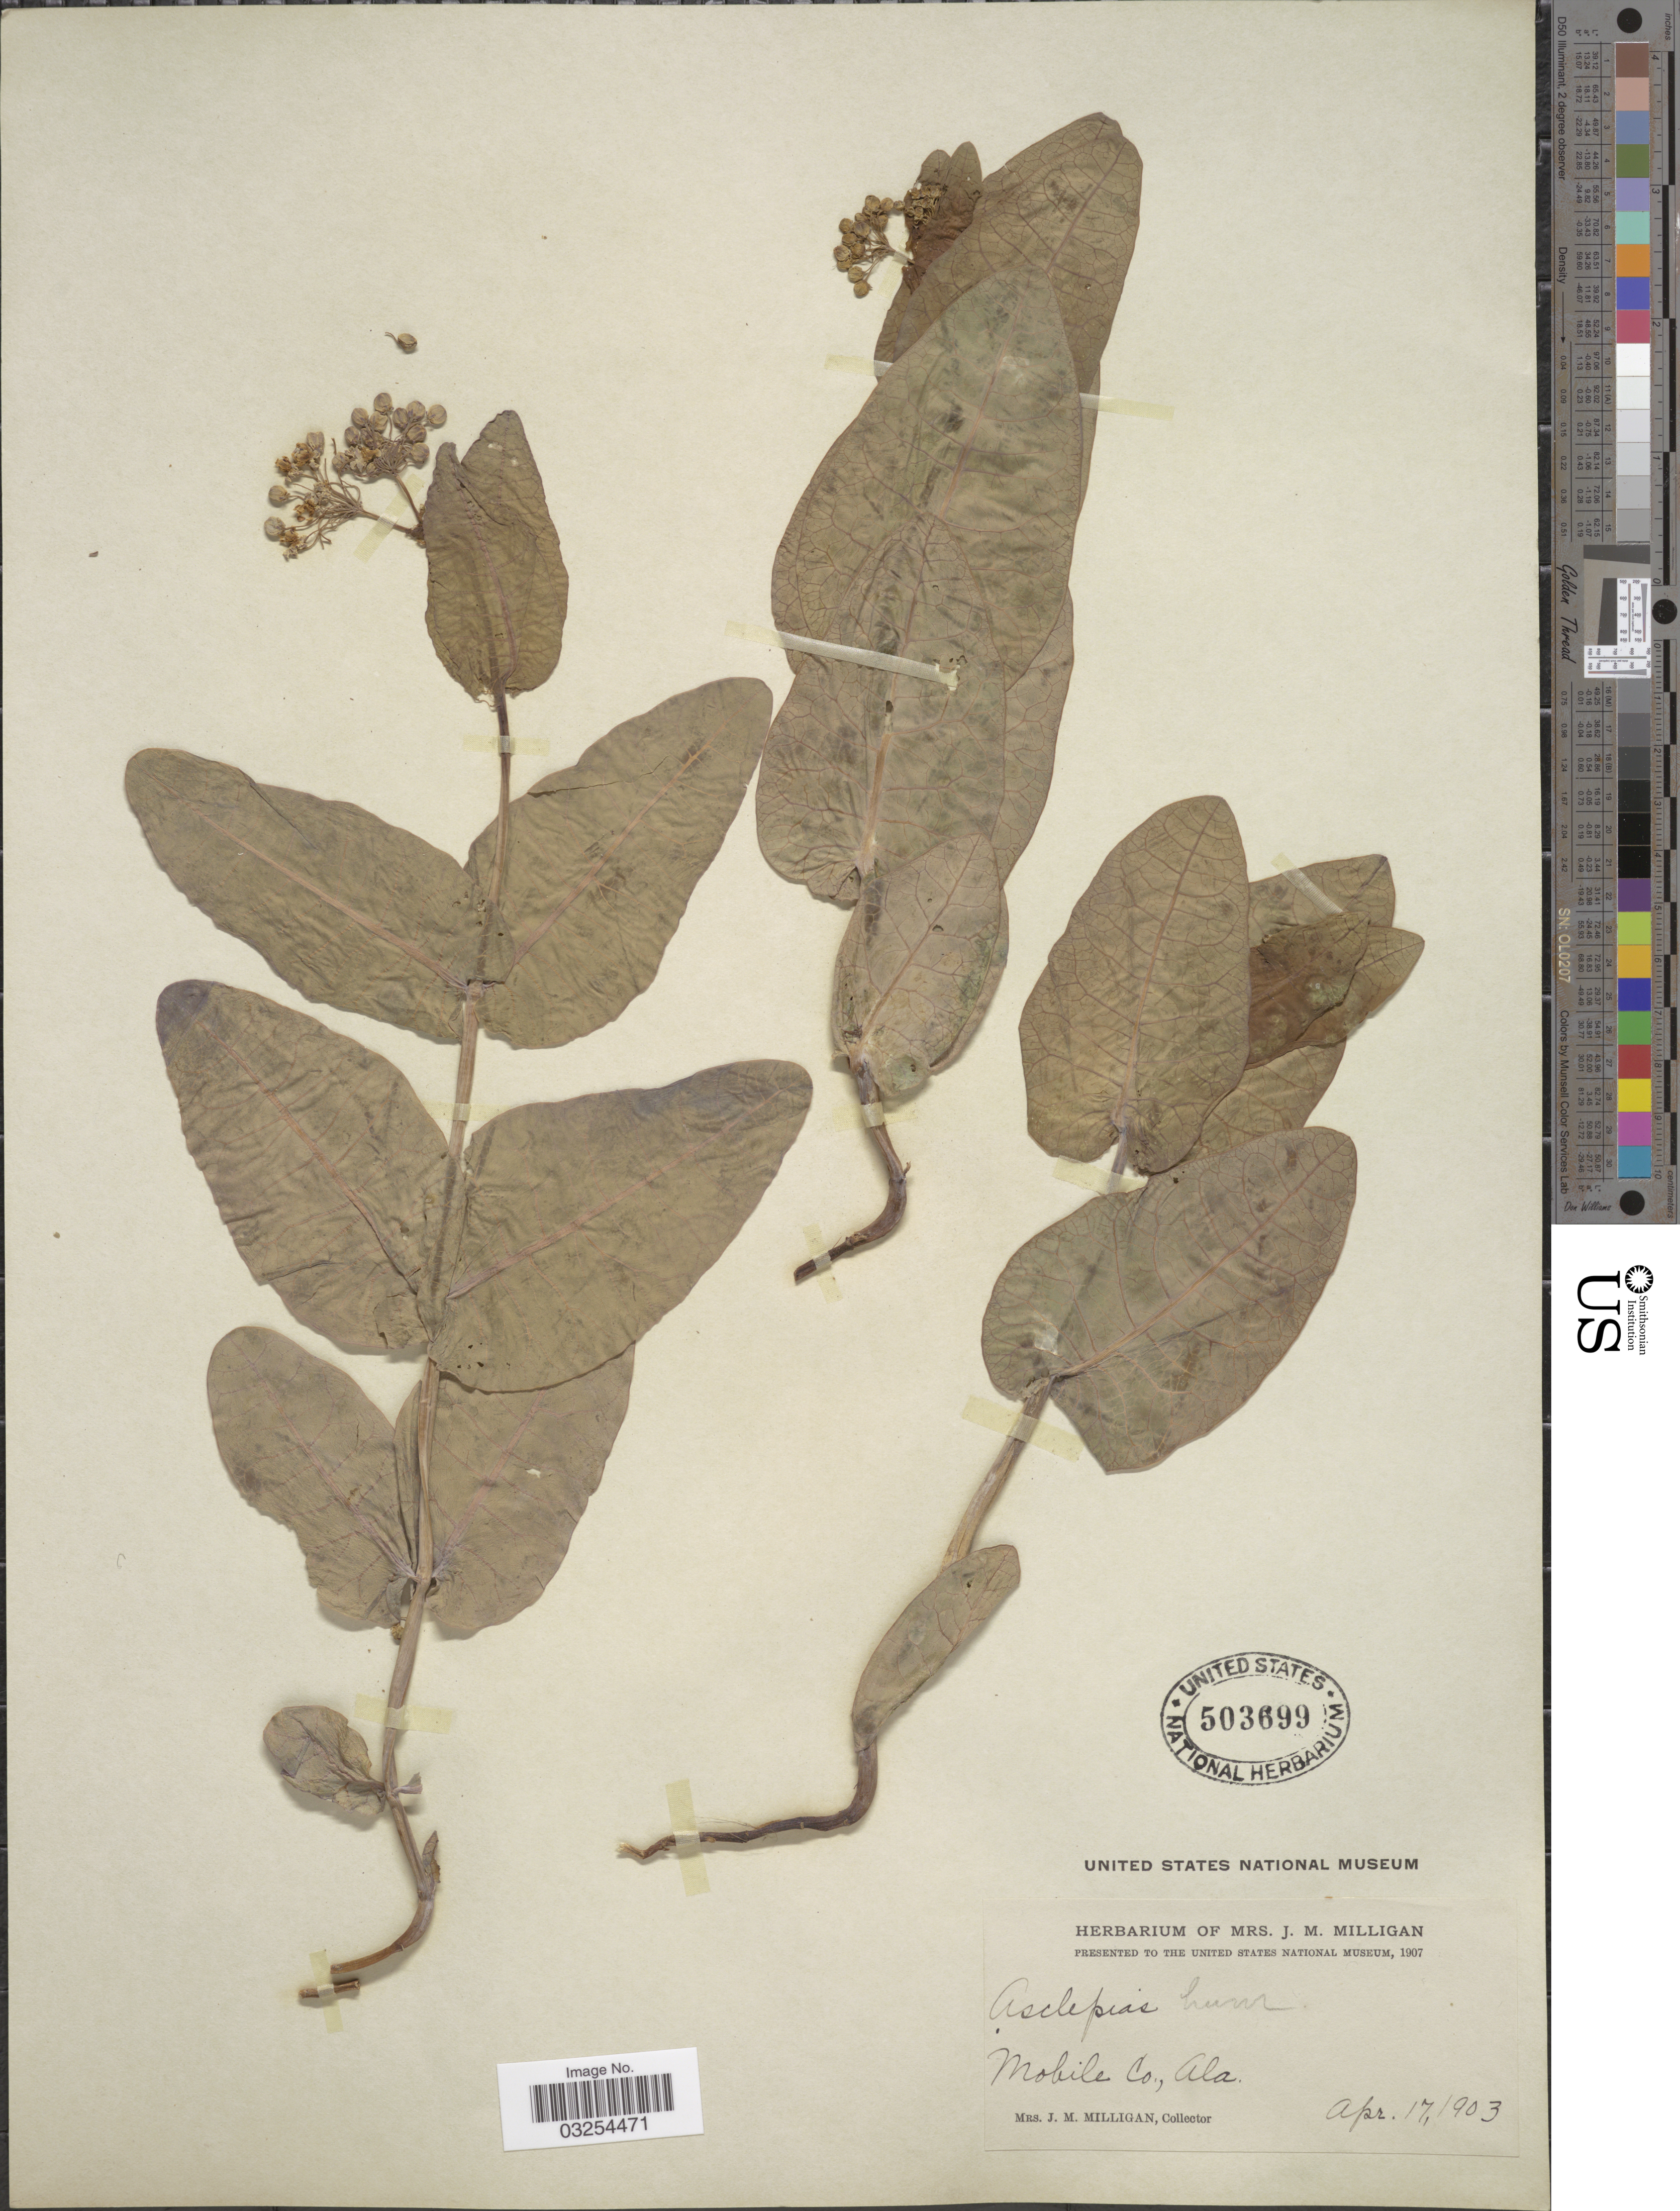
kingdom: Plantae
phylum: Tracheophyta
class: Magnoliopsida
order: Gentianales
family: Apocynaceae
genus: Asclepias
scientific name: Asclepias humistrata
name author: Walter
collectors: J. Milligan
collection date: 1903-04-17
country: United States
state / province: Alabama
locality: Mobile Co.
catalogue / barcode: US 503699